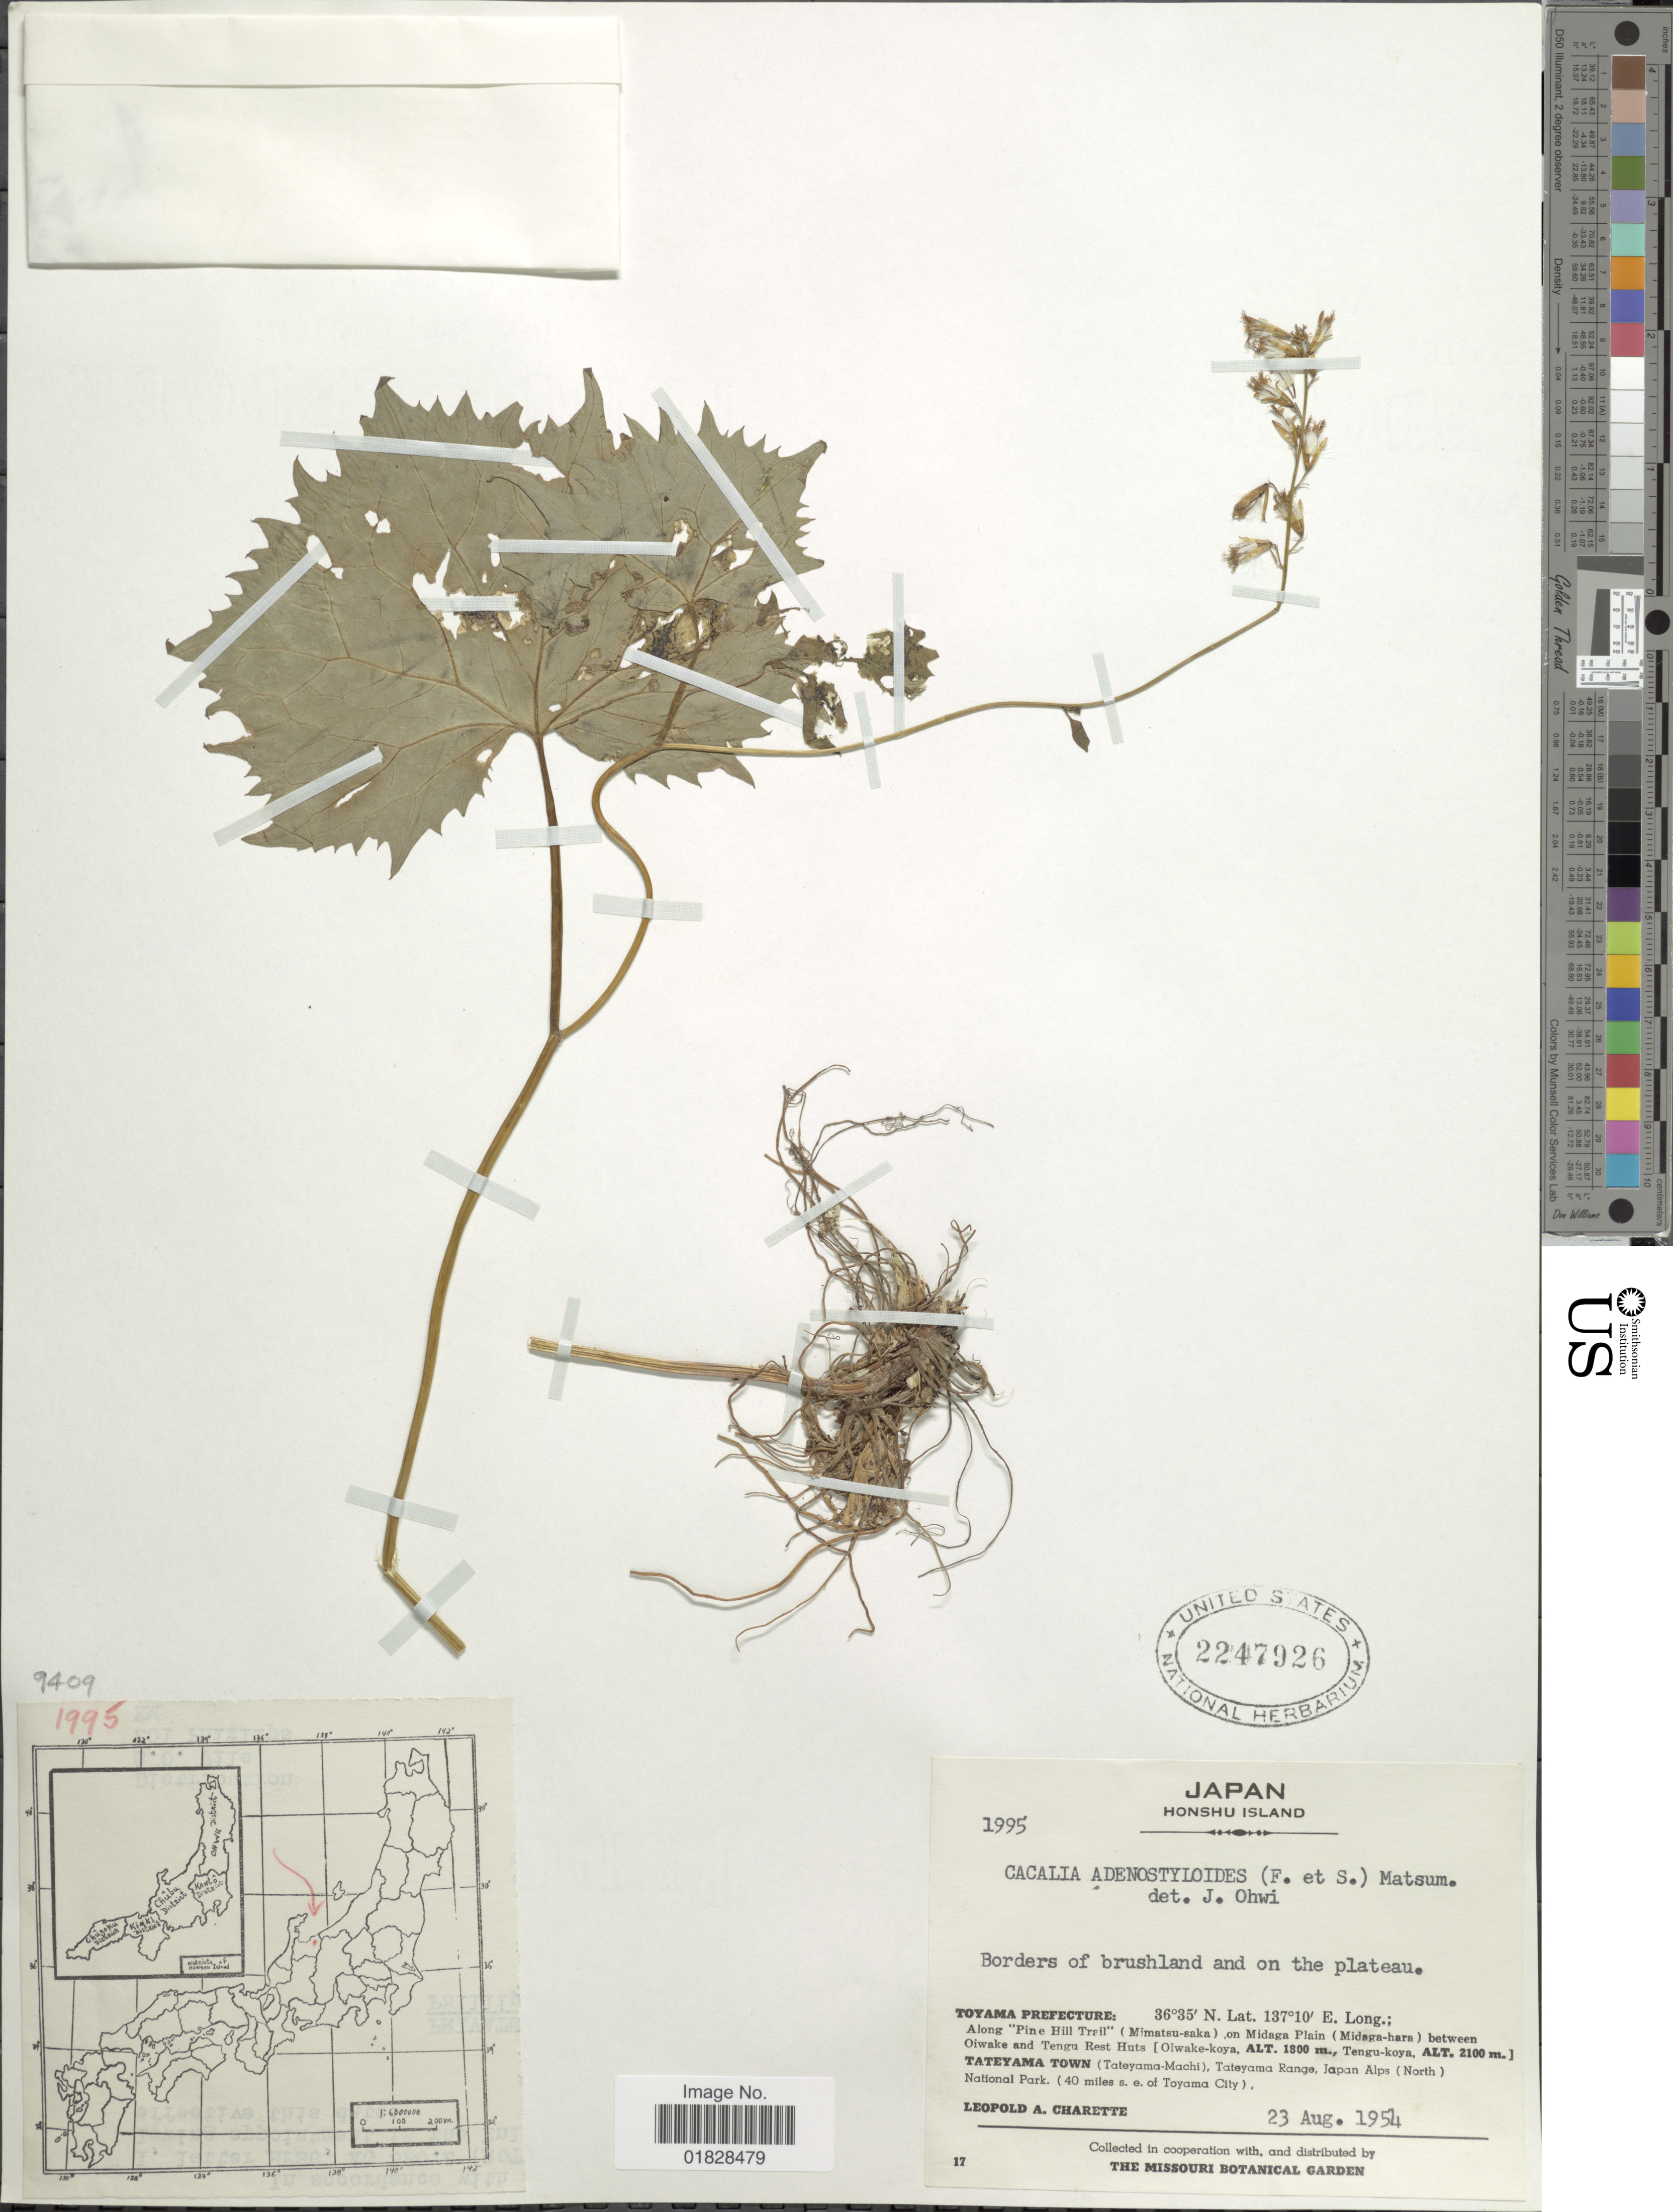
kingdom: Plantae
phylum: Tracheophyta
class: Magnoliopsida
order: Asterales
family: Asteraceae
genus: Parasenecio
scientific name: Parasenecio adenostyloides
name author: (Franch.) Sav. ex Maxim.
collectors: L. A. Charette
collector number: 1995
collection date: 1954-08-23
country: Japan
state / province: Toyama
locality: Honshu Island. Toyama Prefecture: Along "Pine Hill Trail" (Mimatsu-saka), on Midaga Plain (Midaga-hara) between Oiwake and Tengu Rest Huta [Olwake-koya, Teng-koya]. Tateyama Town (Tateyama-Machi), Tateyama Range, Jpaan Alps (North) National Park. (40 miles s.e. of Toyama City)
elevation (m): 1800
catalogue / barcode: US 2247926